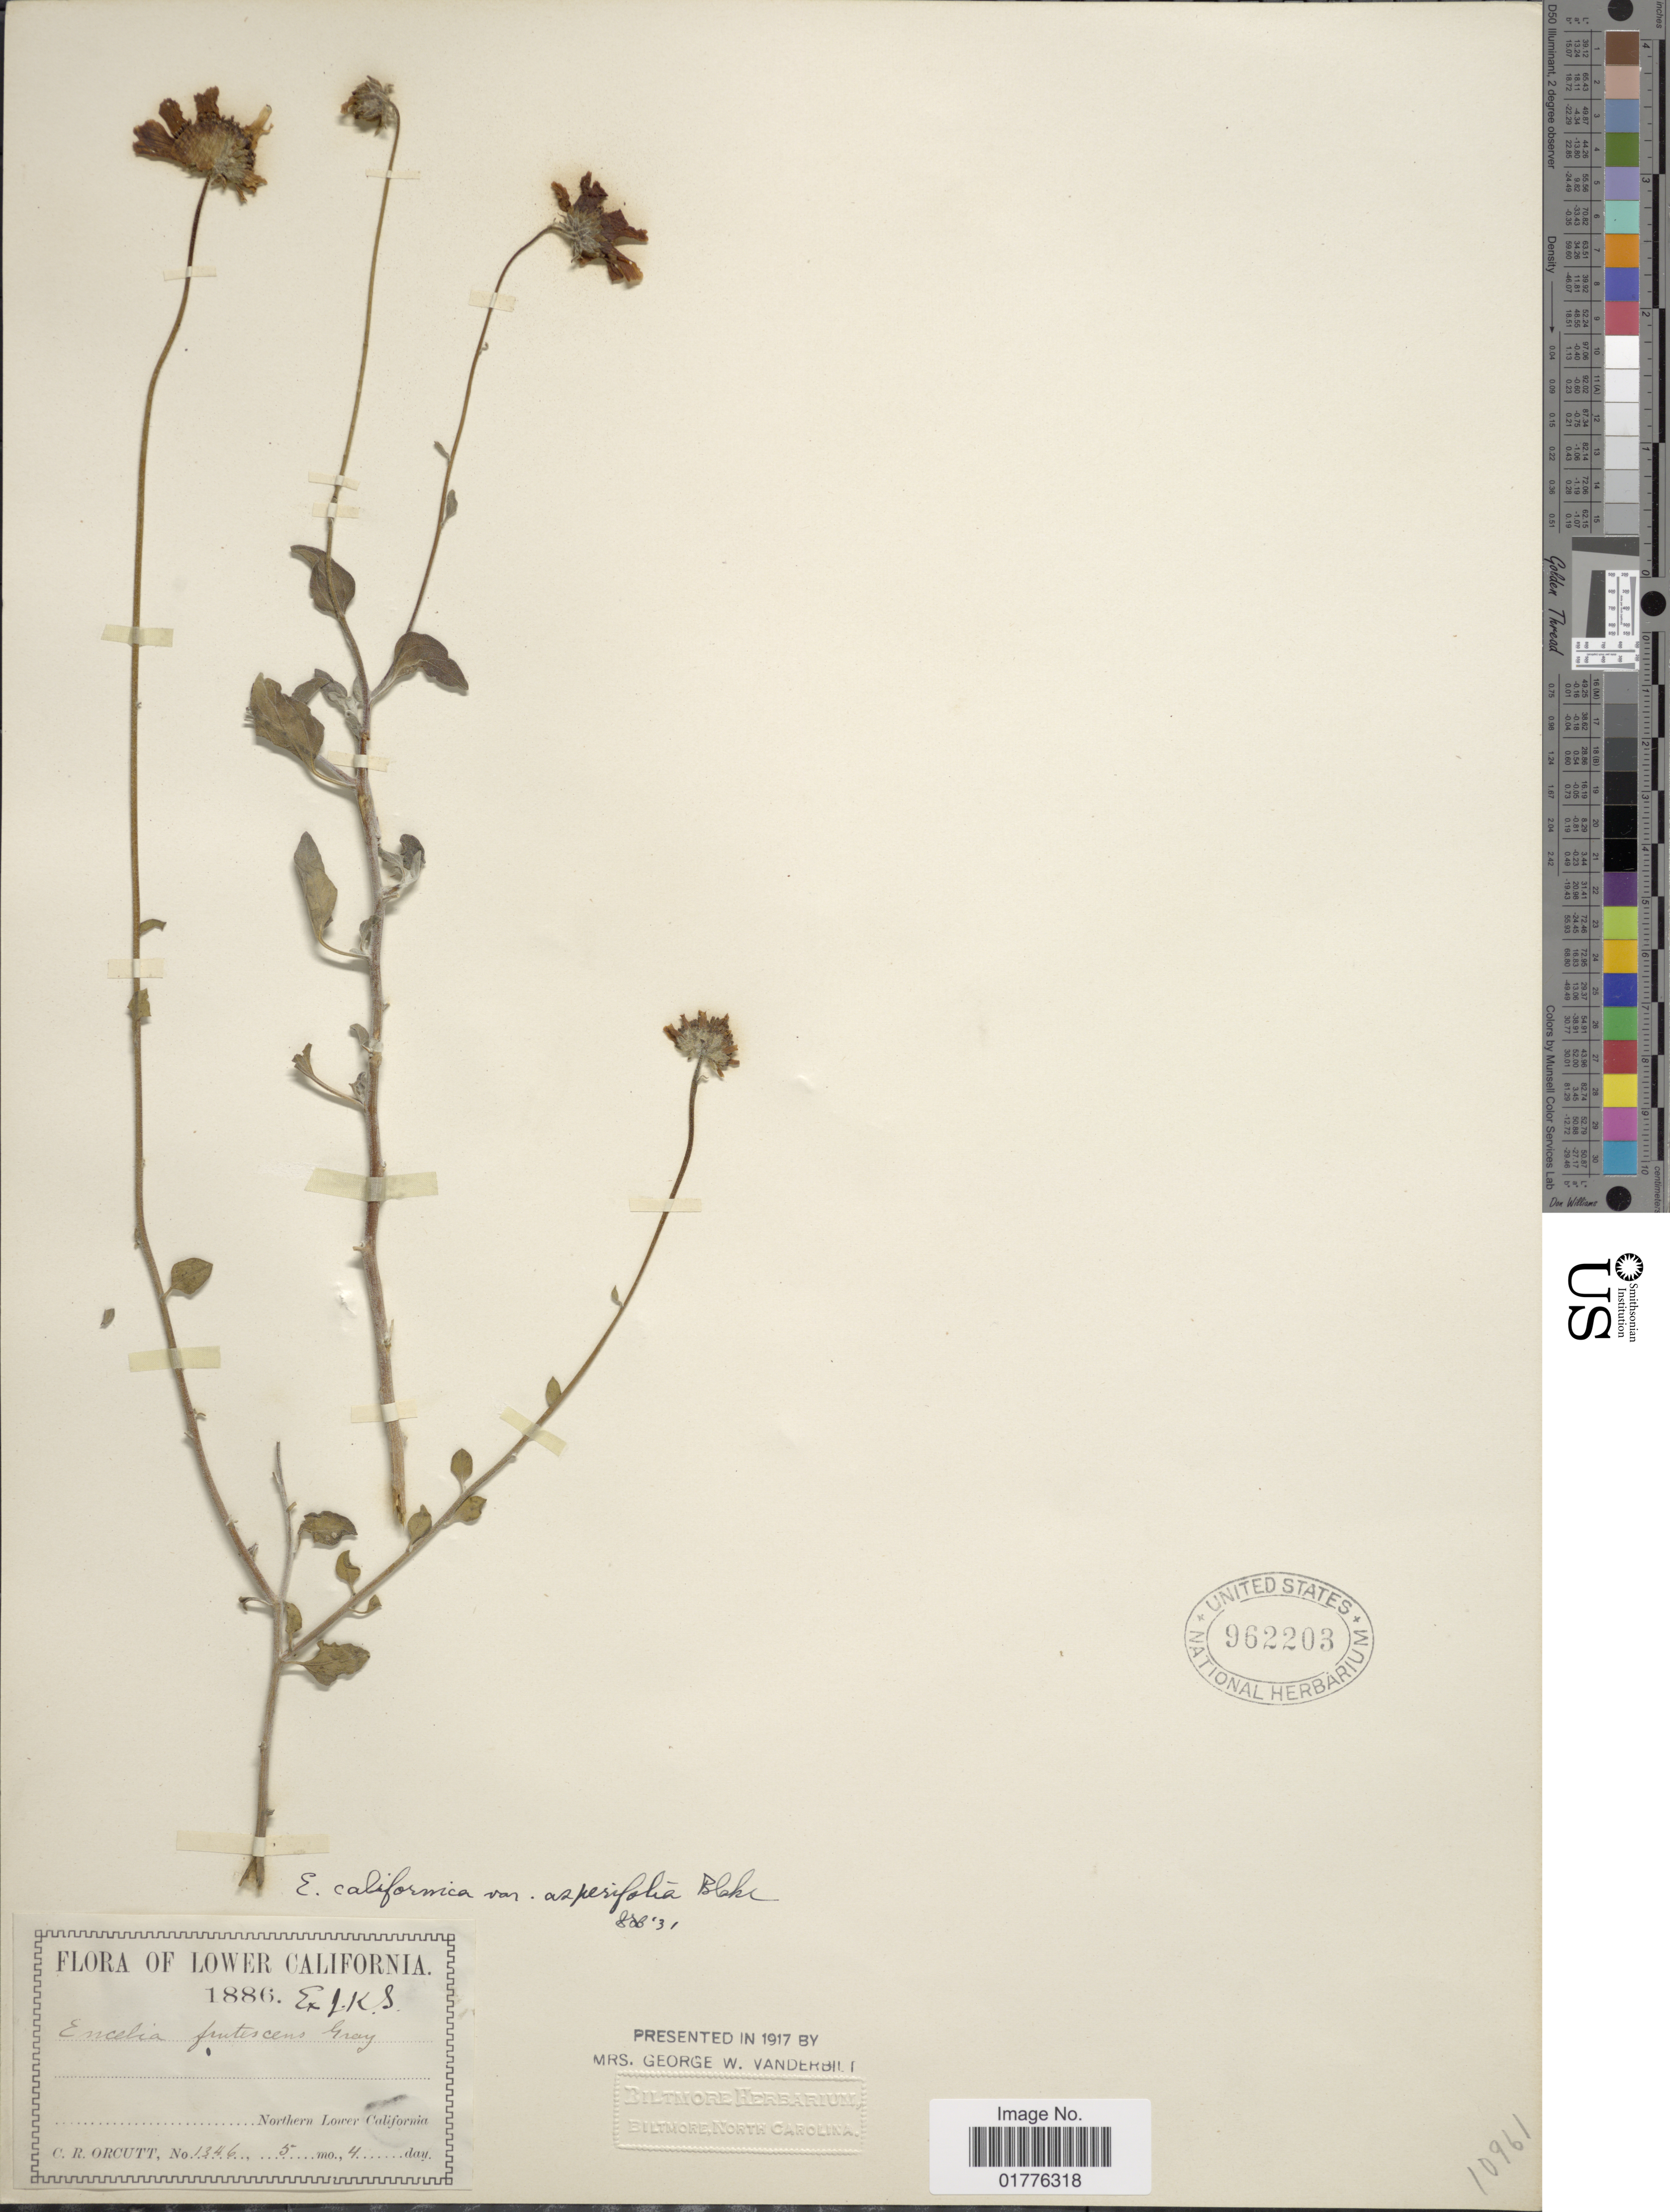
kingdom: Plantae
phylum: Tracheophyta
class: Magnoliopsida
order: Asterales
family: Asteraceae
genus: Encelia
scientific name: Encelia californica var. asperifolia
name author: S.F. Blake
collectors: C. R. Orcutt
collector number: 1346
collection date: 1886-05-04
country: Mexico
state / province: Baja California Sur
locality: Northern Lower California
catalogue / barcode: US 962203